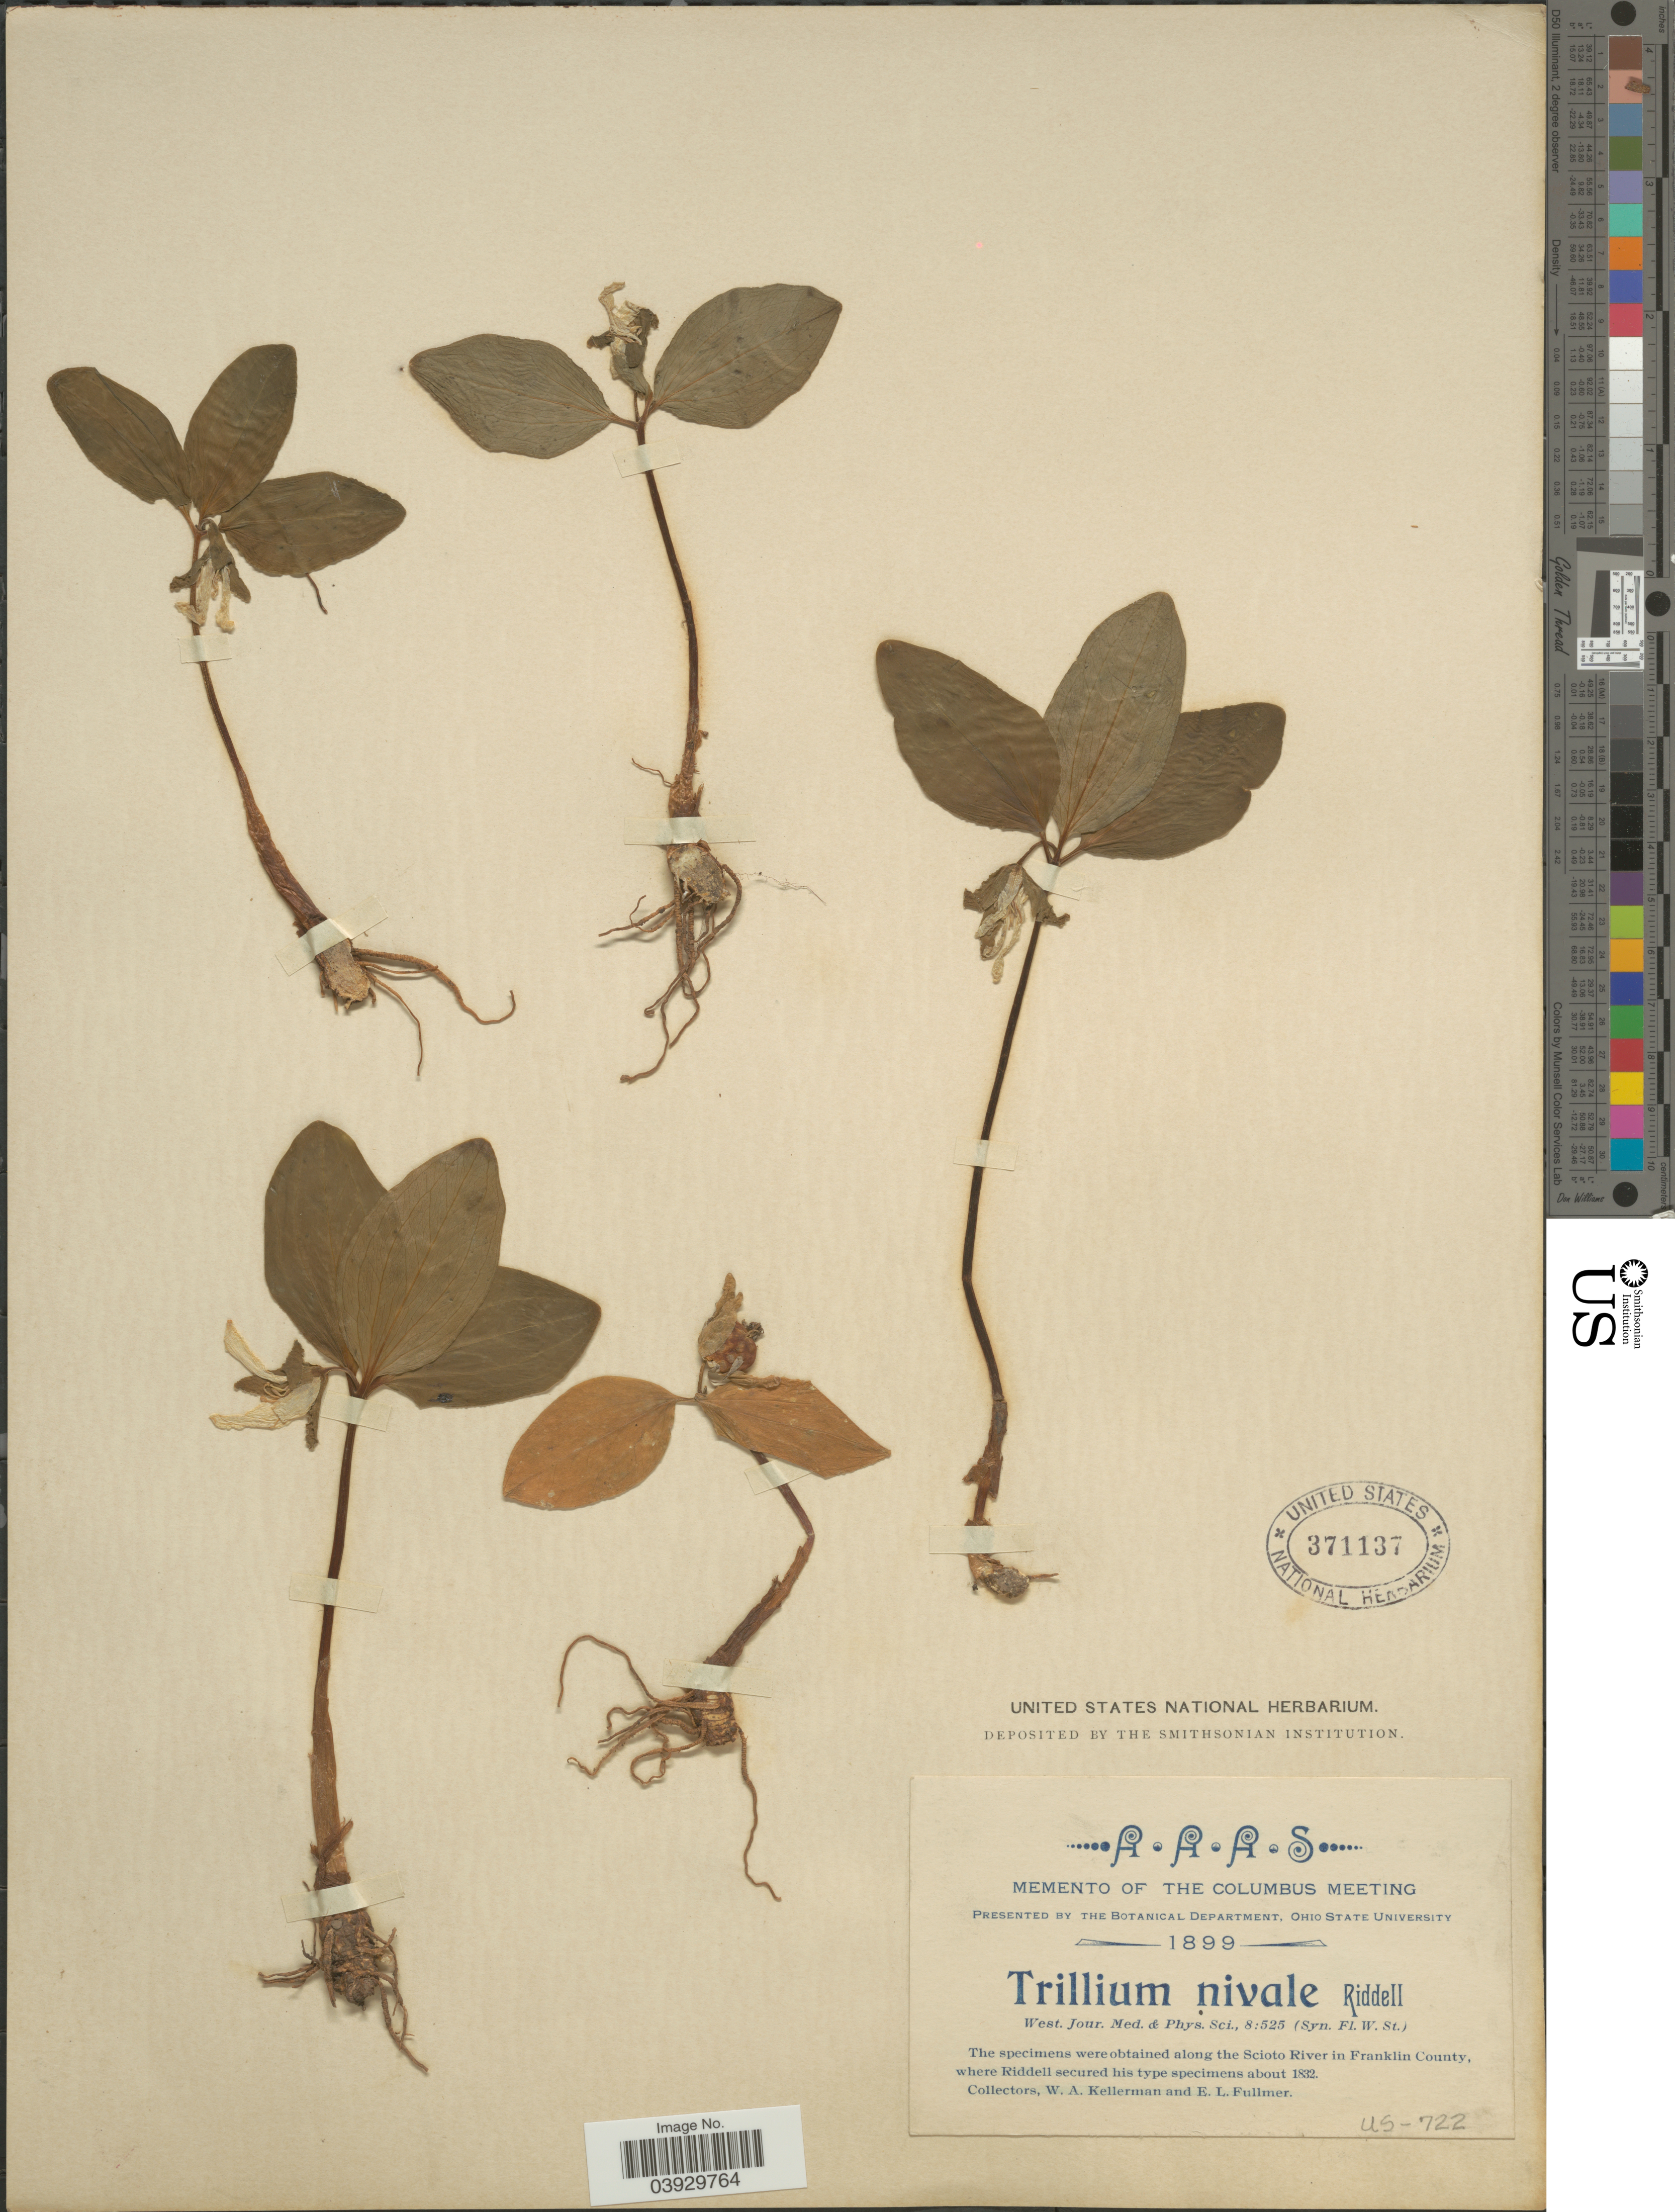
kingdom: Plantae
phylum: Tracheophyta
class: Liliopsida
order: Liliales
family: Melanthiaceae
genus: Trillium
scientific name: Trillium nivale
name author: Riddell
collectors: W. Kellerman & E. Fullmer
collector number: US-722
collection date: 1899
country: United States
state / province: Ohio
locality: Along the Scioto River in Franklin County.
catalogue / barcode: US 371137